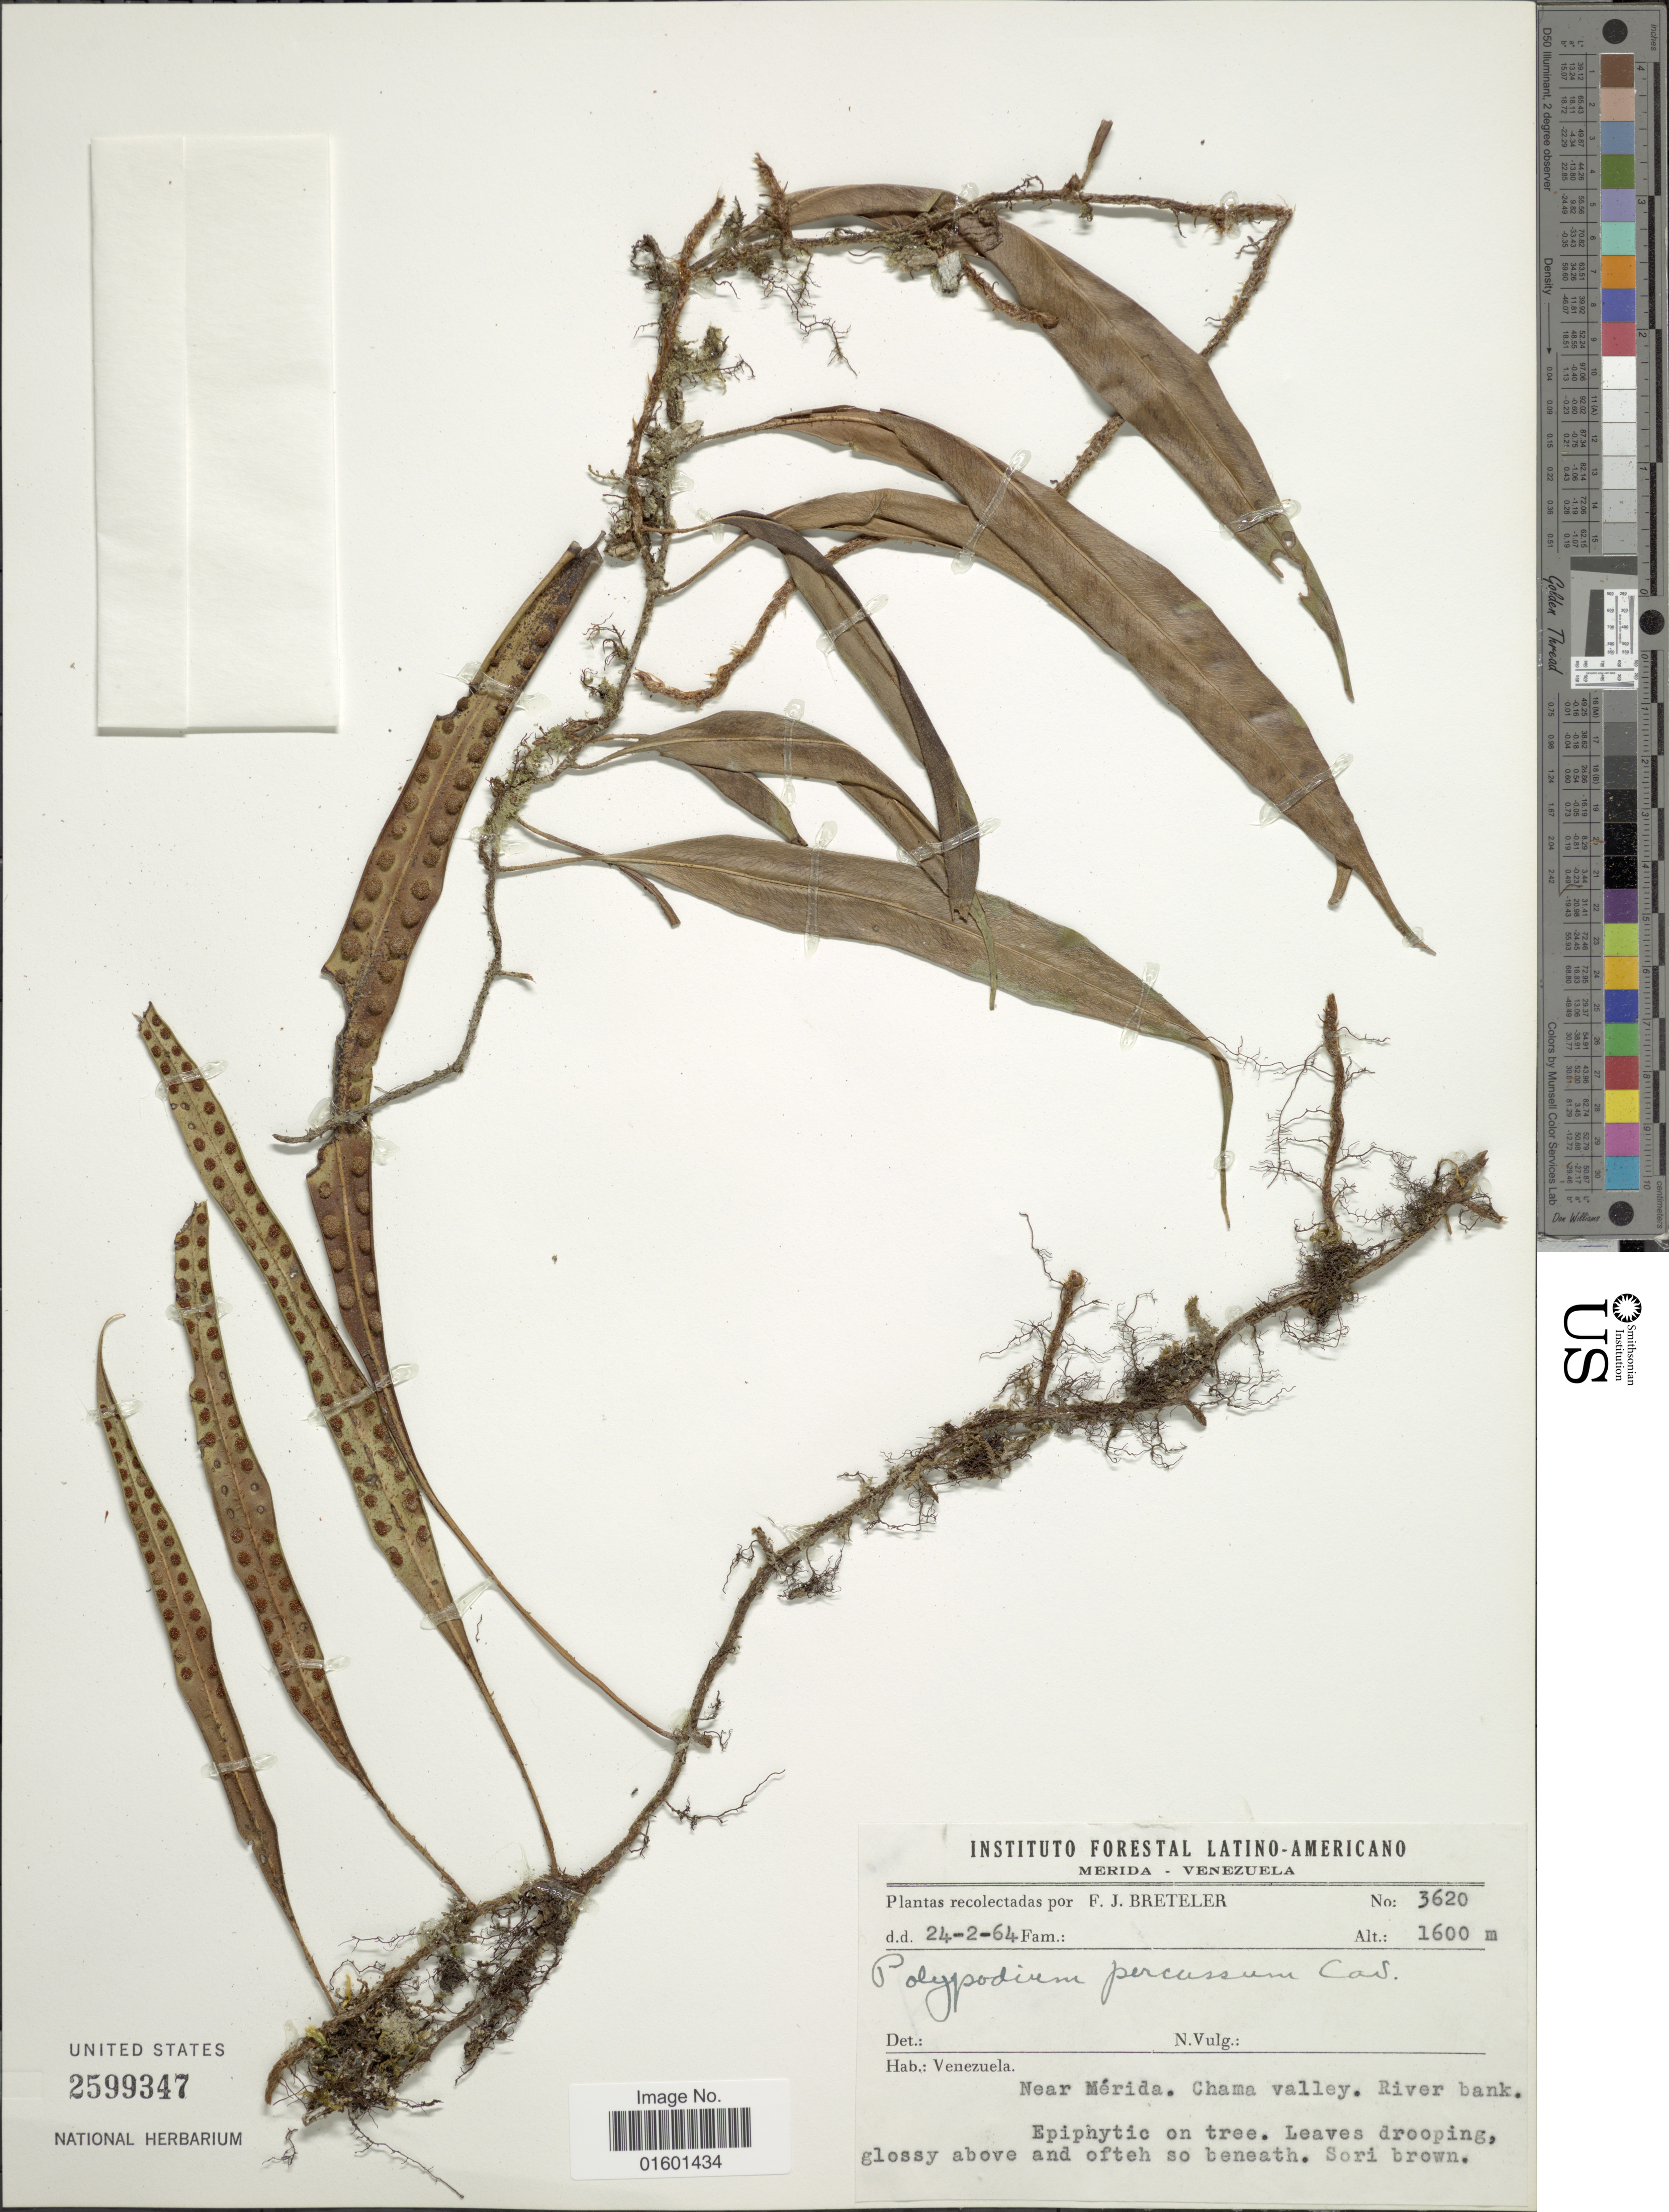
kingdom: Plantae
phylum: Tracheophyta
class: Polypodiopsida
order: Polypodiales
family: Polypodiaceae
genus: Microgramma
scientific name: Microgramma percussa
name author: (Cav.) de la Sota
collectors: F. J. Breteler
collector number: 3620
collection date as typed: Transcribed d/m/y: 24/2/64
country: Venezuela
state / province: Mérida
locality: Near Merida. Chama valley. River bank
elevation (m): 1600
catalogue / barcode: US 2599347